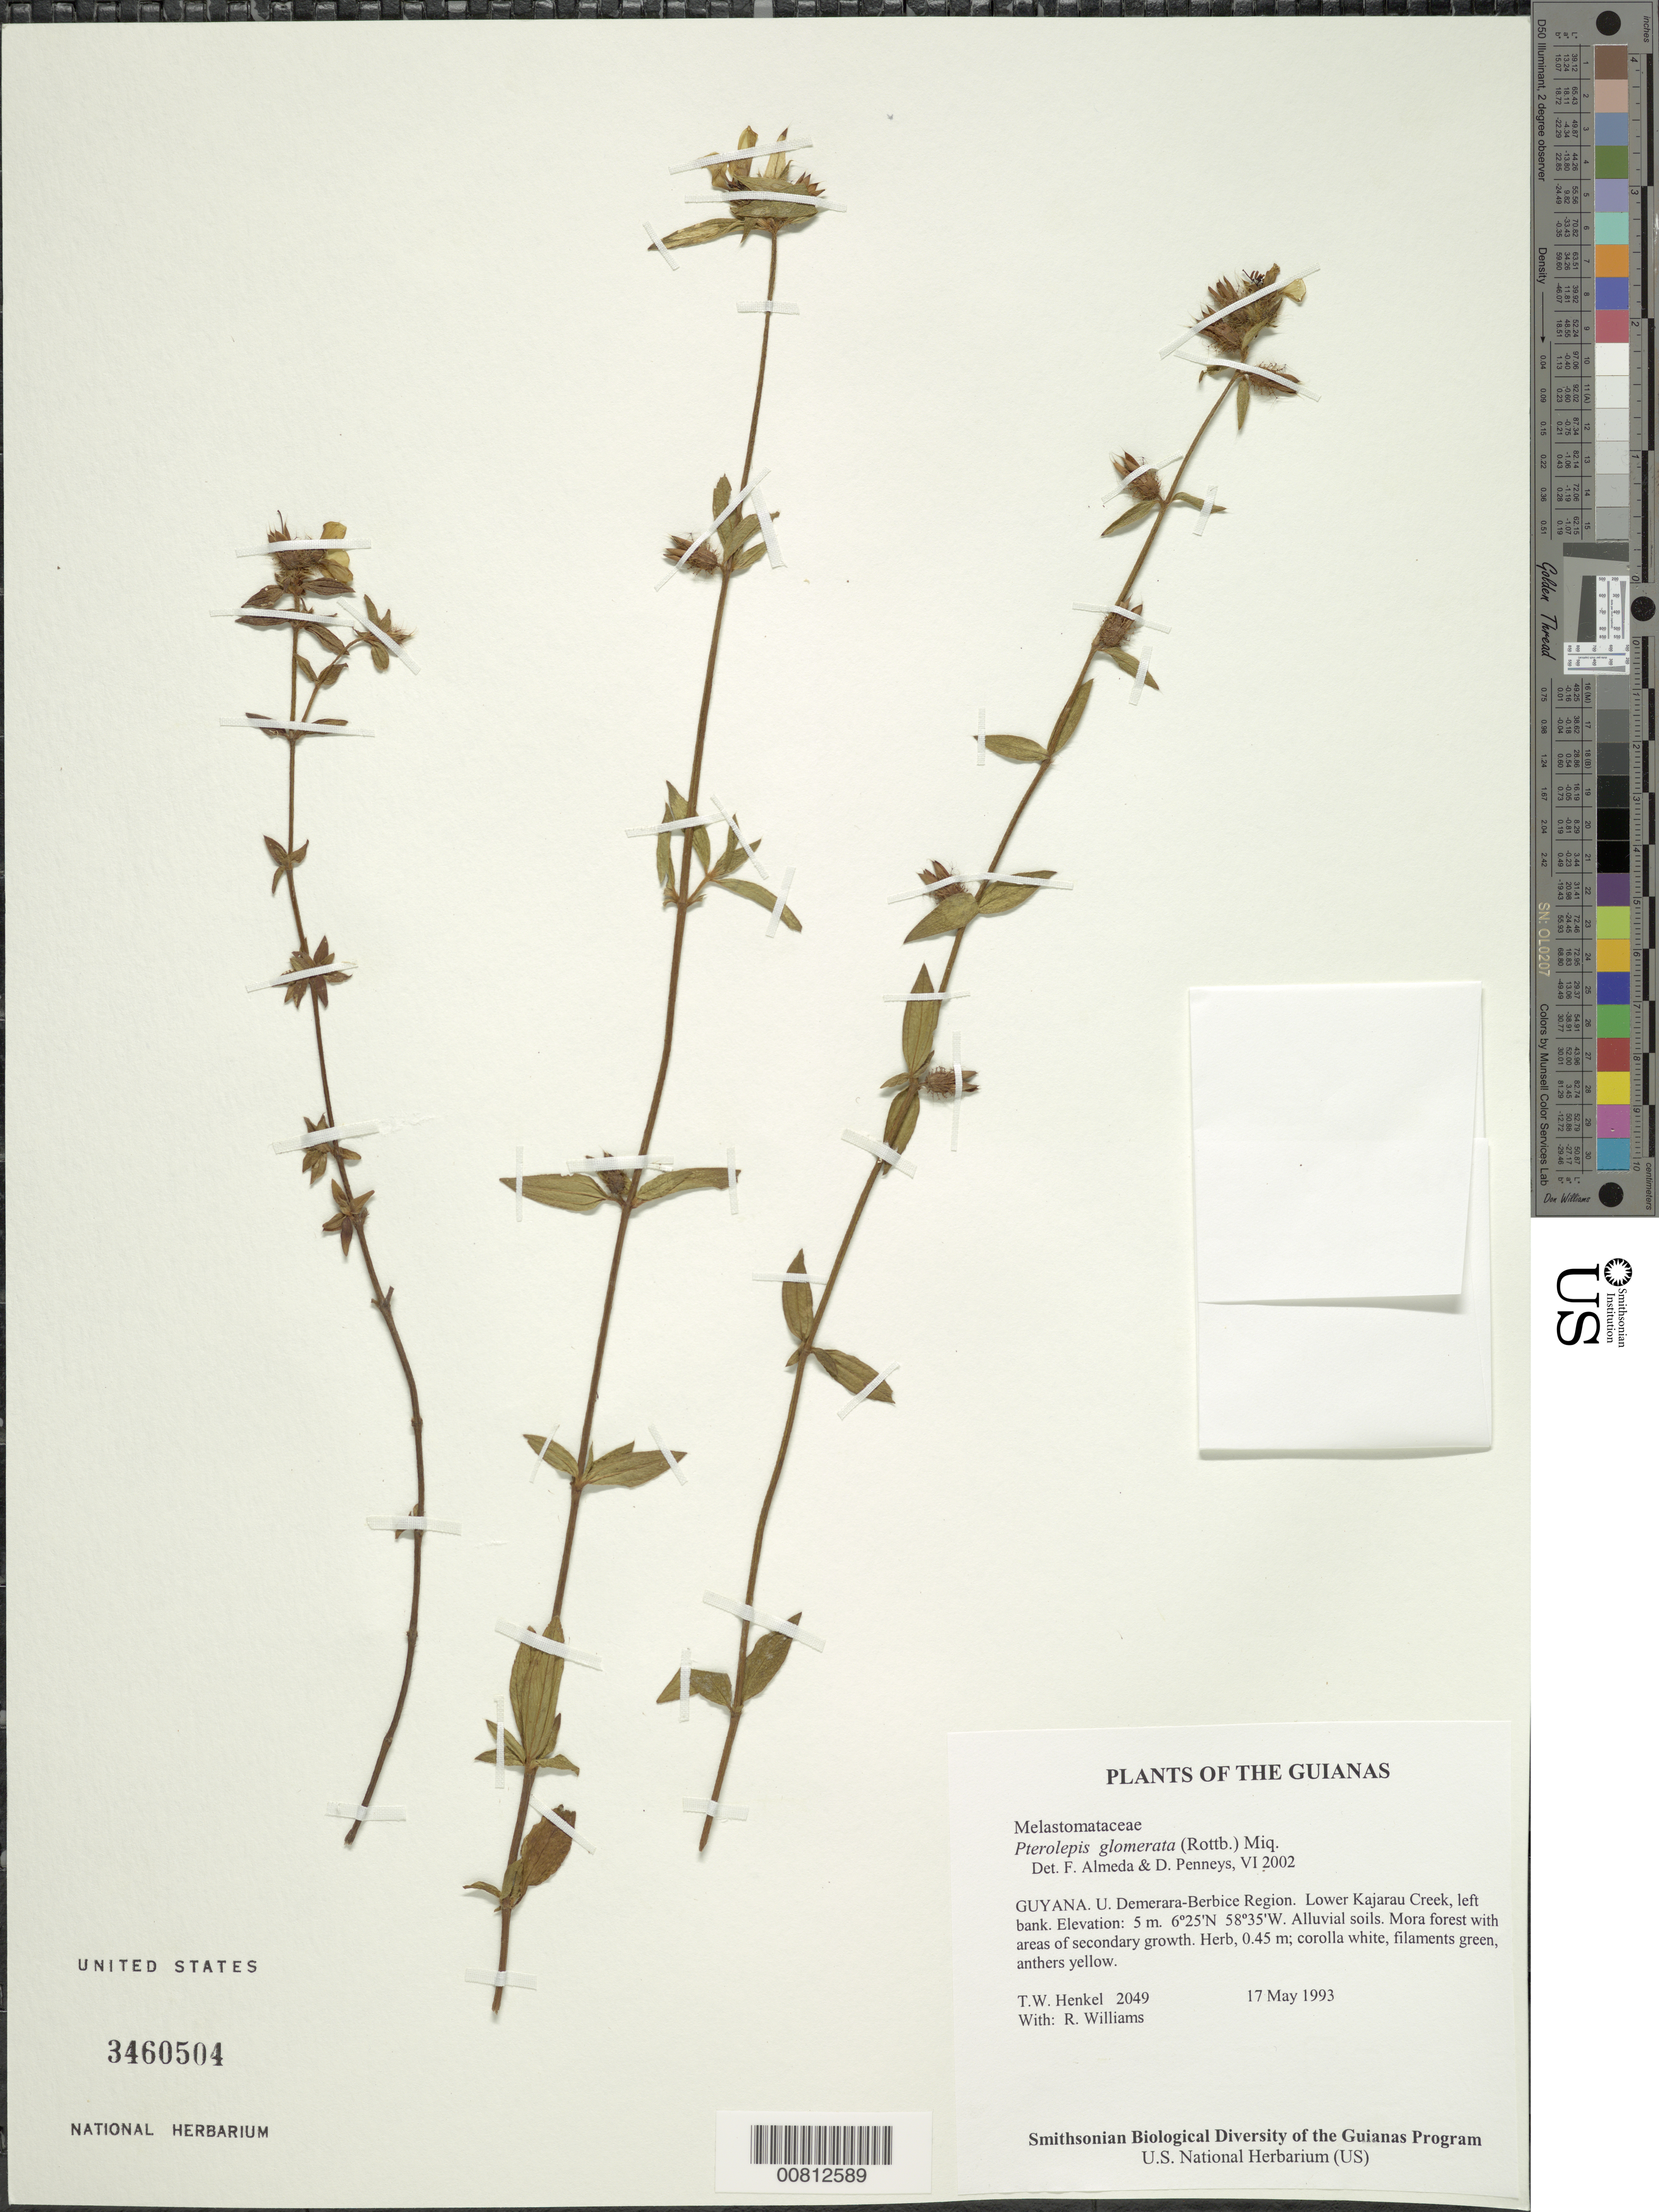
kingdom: Plantae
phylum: Tracheophyta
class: Magnoliopsida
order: Myrtales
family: Melastomataceae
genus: Pterolepis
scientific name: Pterolepis glomerata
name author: (Rottb.) Miq.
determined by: Almeda, F.; Penneys, D. S.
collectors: T. Henkel & R. Williams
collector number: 2049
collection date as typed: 17 May 1993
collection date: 1993-05-17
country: Guyana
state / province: U. Demerara-Berbice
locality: Lower Kajarau Creek, left bank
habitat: Alluvial soils. Mora forest with areas of secondary growth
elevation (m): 5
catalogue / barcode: US 3460504